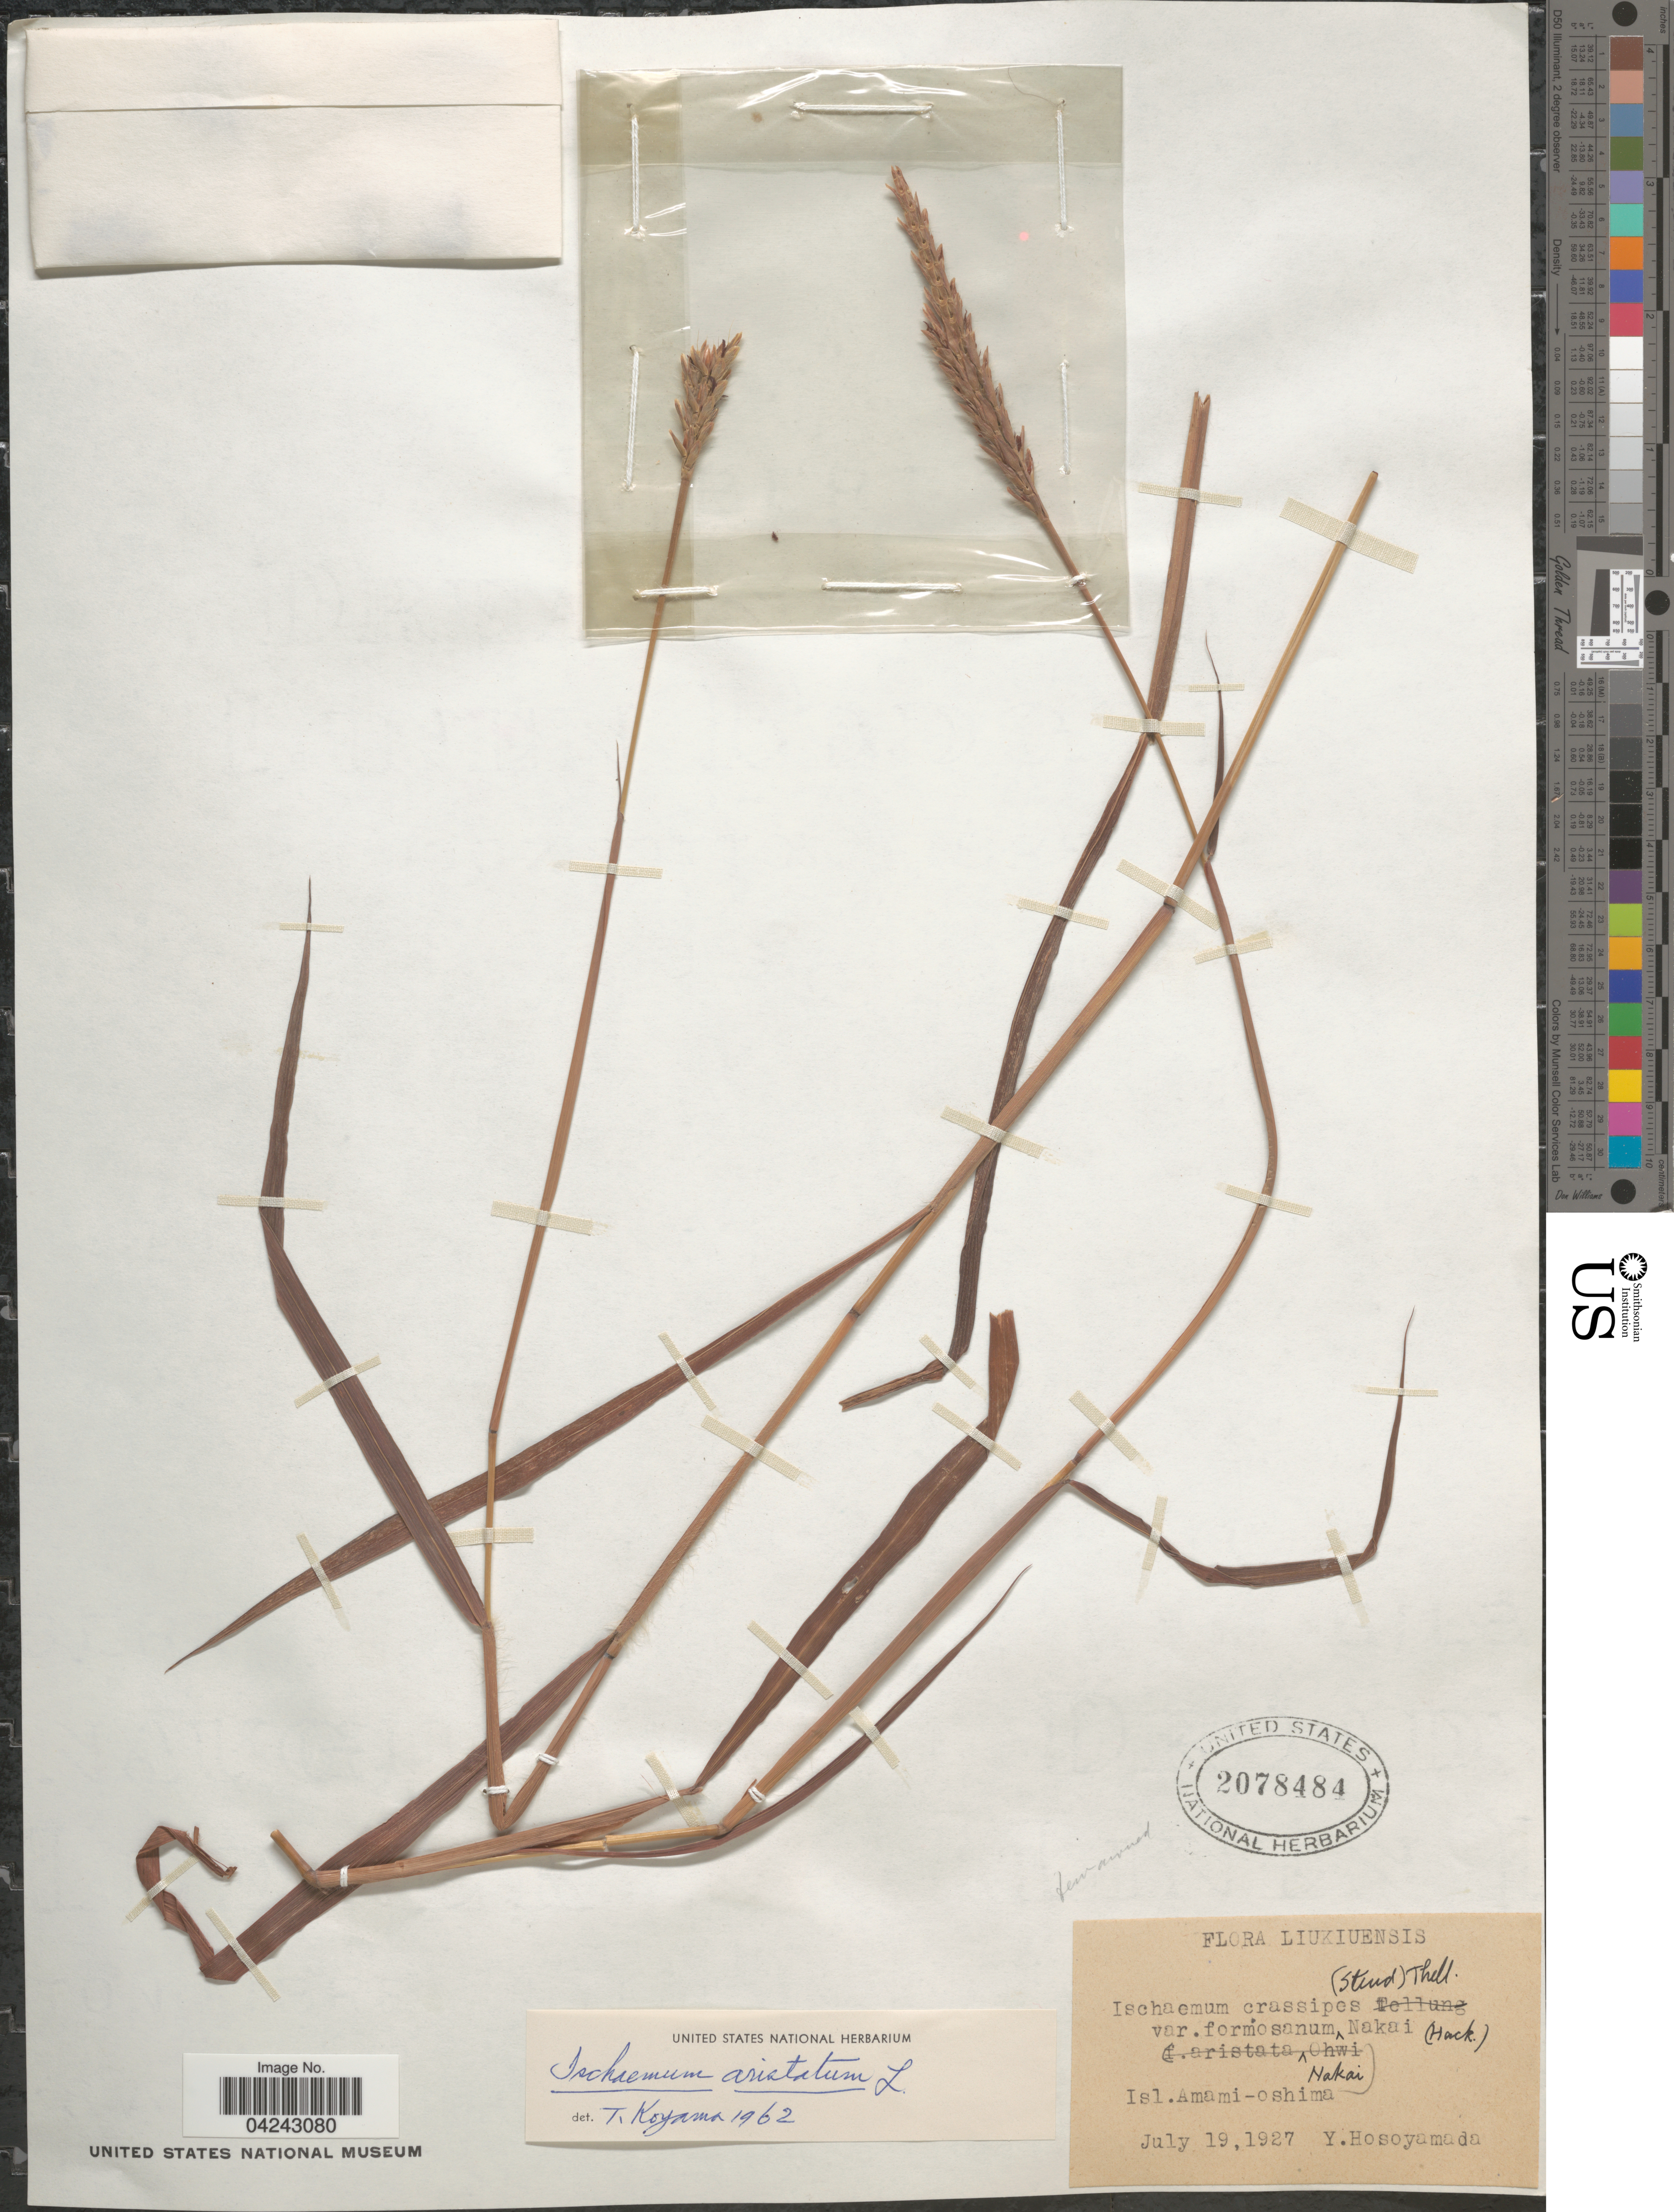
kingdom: Plantae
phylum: Tracheophyta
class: Liliopsida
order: Poales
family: Poaceae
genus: Ischaemum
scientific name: Ischaemum aristatum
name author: L.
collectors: Y. Hosoyamada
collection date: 1927-07-19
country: Japan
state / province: Okinawa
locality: Liukiuensis. Isl. Amami-oshima.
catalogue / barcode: US 2078484